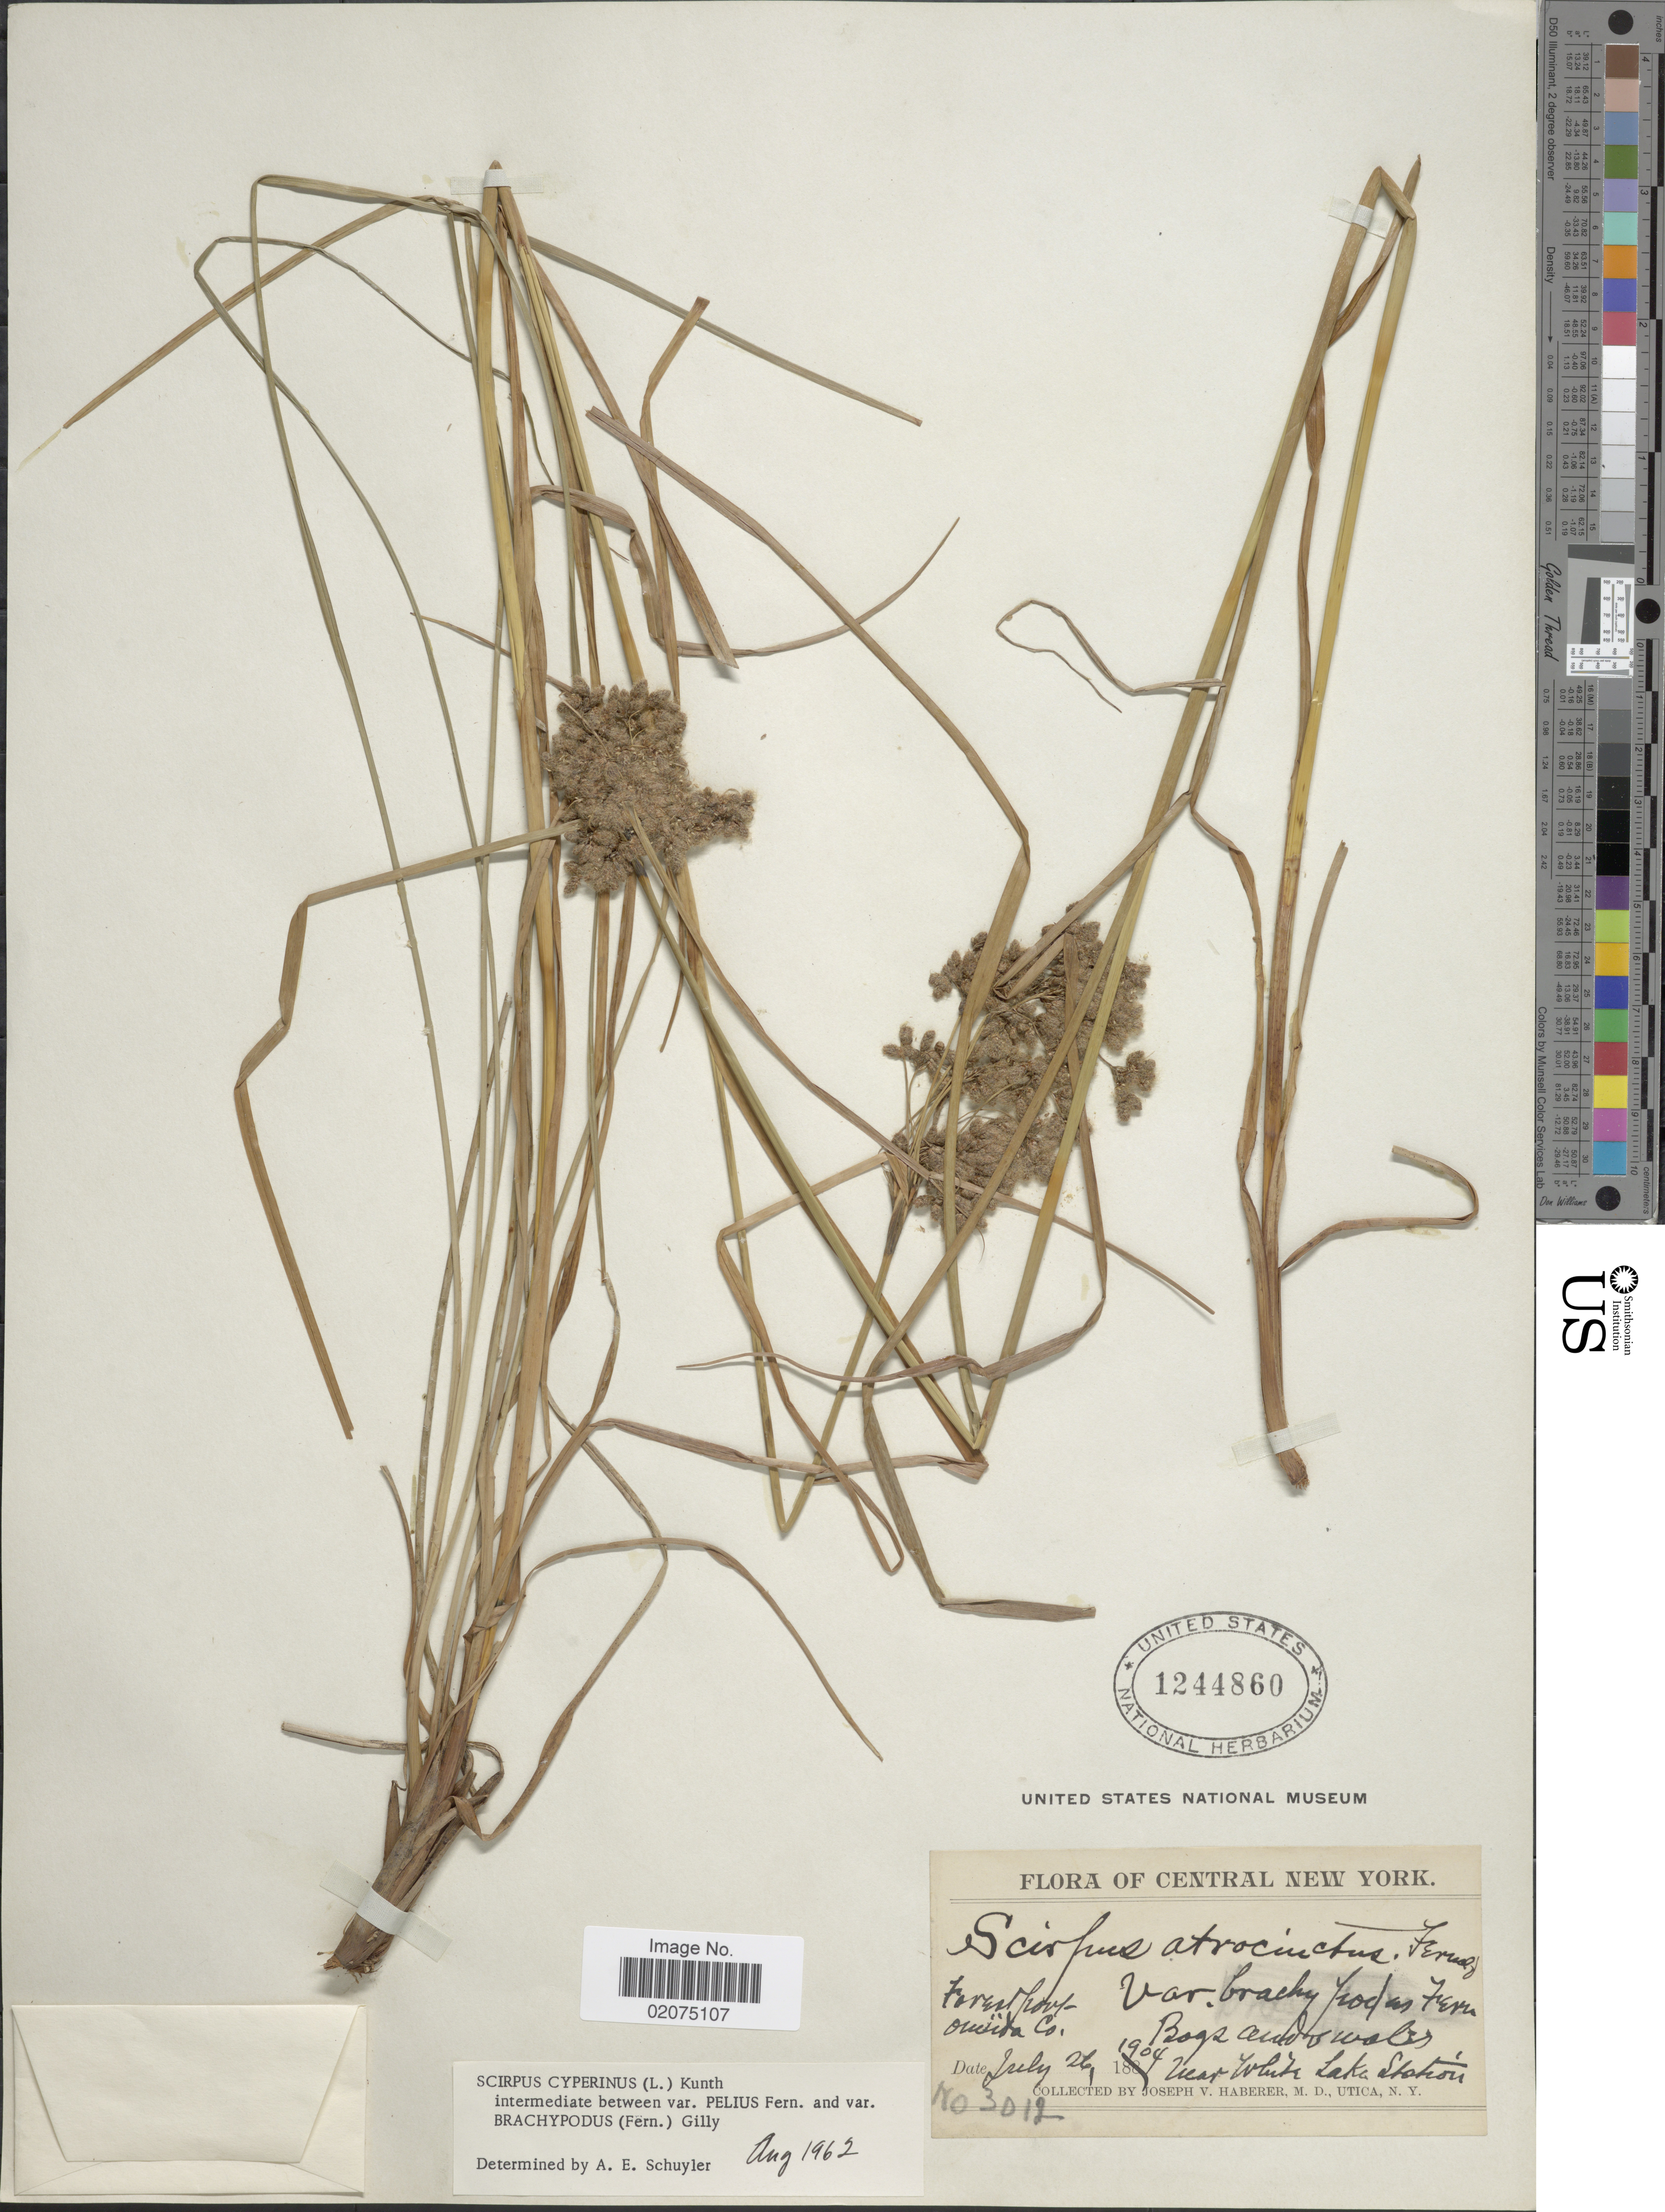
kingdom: Plantae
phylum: Tracheophyta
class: Liliopsida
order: Poales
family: Cyperaceae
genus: Scirpus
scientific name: Scirpus cyperinus (L.) Kunth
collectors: J. V. Haberer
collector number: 3012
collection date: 1904-07-26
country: United States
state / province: New York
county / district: Oneida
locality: Central New York, forest foot, Oneida Co, near White Lake Station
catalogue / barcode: US 1244860